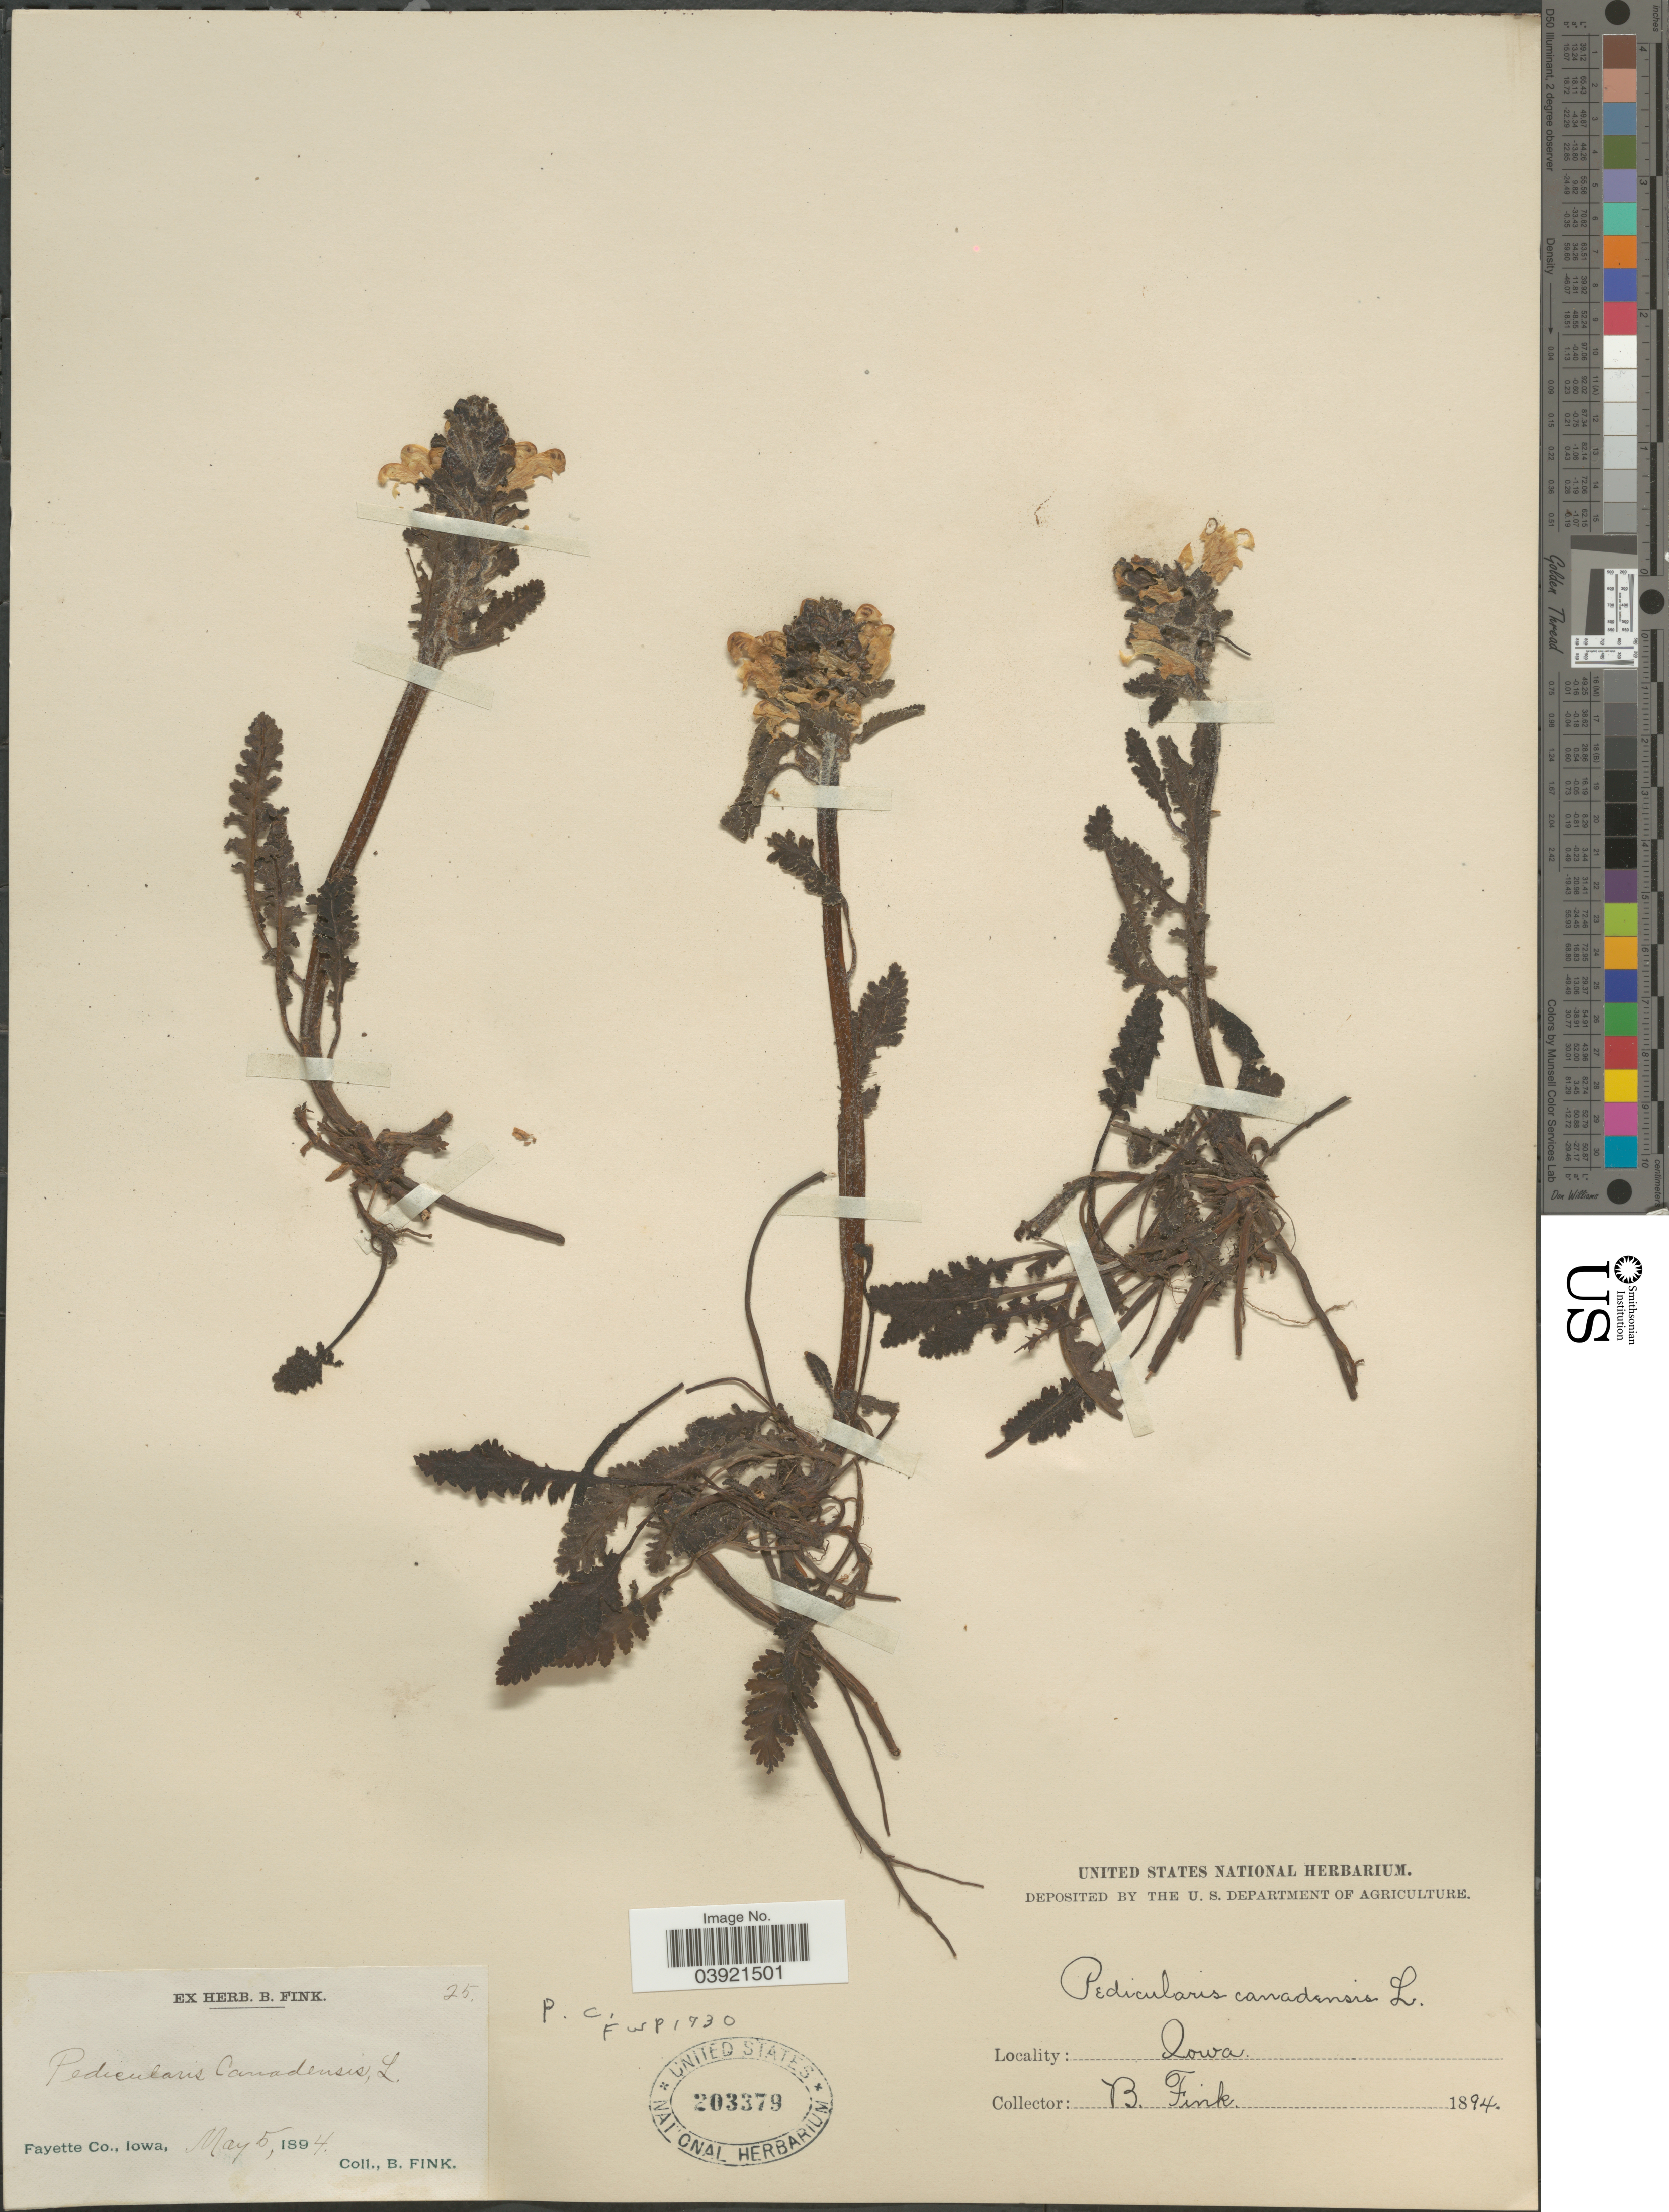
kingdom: Plantae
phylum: Tracheophyta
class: Magnoliopsida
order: Lamiales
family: Orobanchaceae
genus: Pedicularis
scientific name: Pedicularis canadensis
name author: L.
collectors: B. Fink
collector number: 25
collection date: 1894-05-05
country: United States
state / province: Iowa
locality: Fayette Co.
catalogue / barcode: US 203379